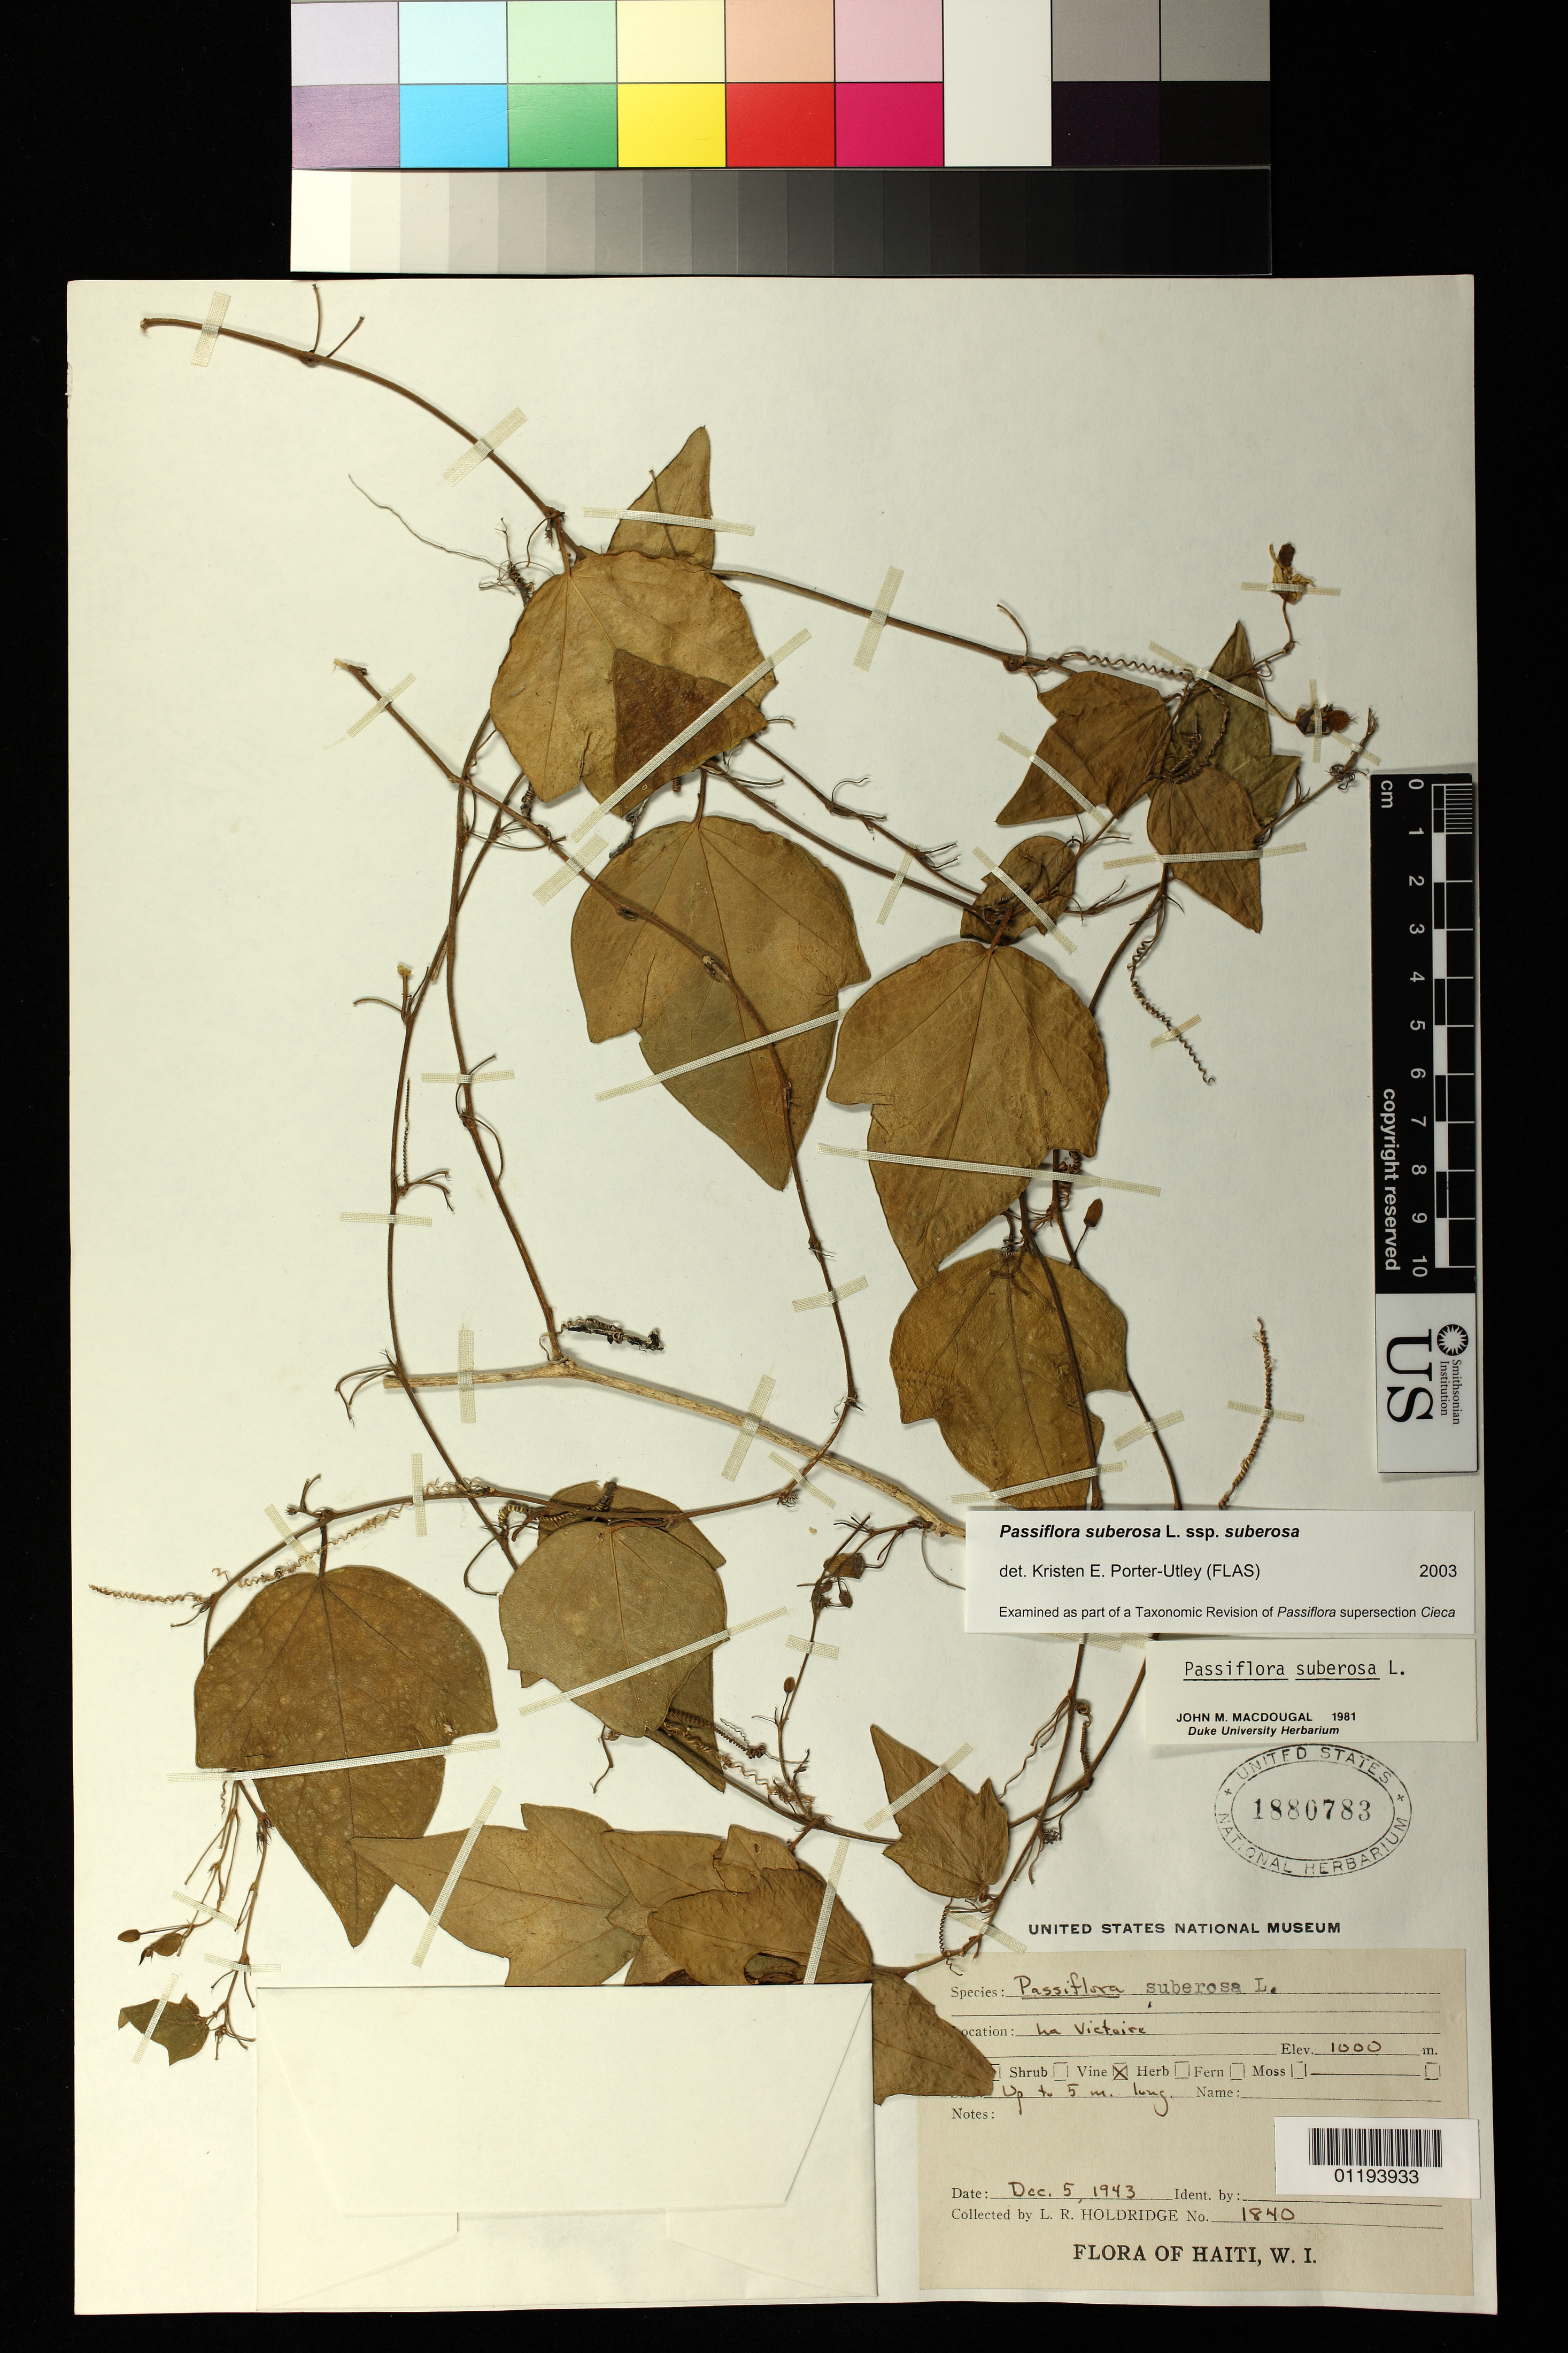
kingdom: Plantae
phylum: Tracheophyta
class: Magnoliopsida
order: Malpighiales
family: Passifloraceae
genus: Passiflora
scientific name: Passiflora suberosa subsp. suberosa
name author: L.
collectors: L. Holdridge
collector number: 1840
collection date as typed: Dec 5 1943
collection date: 1943-12-05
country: Haiti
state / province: Nord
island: Hispaniola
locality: La Victoire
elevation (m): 100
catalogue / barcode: US 1880783